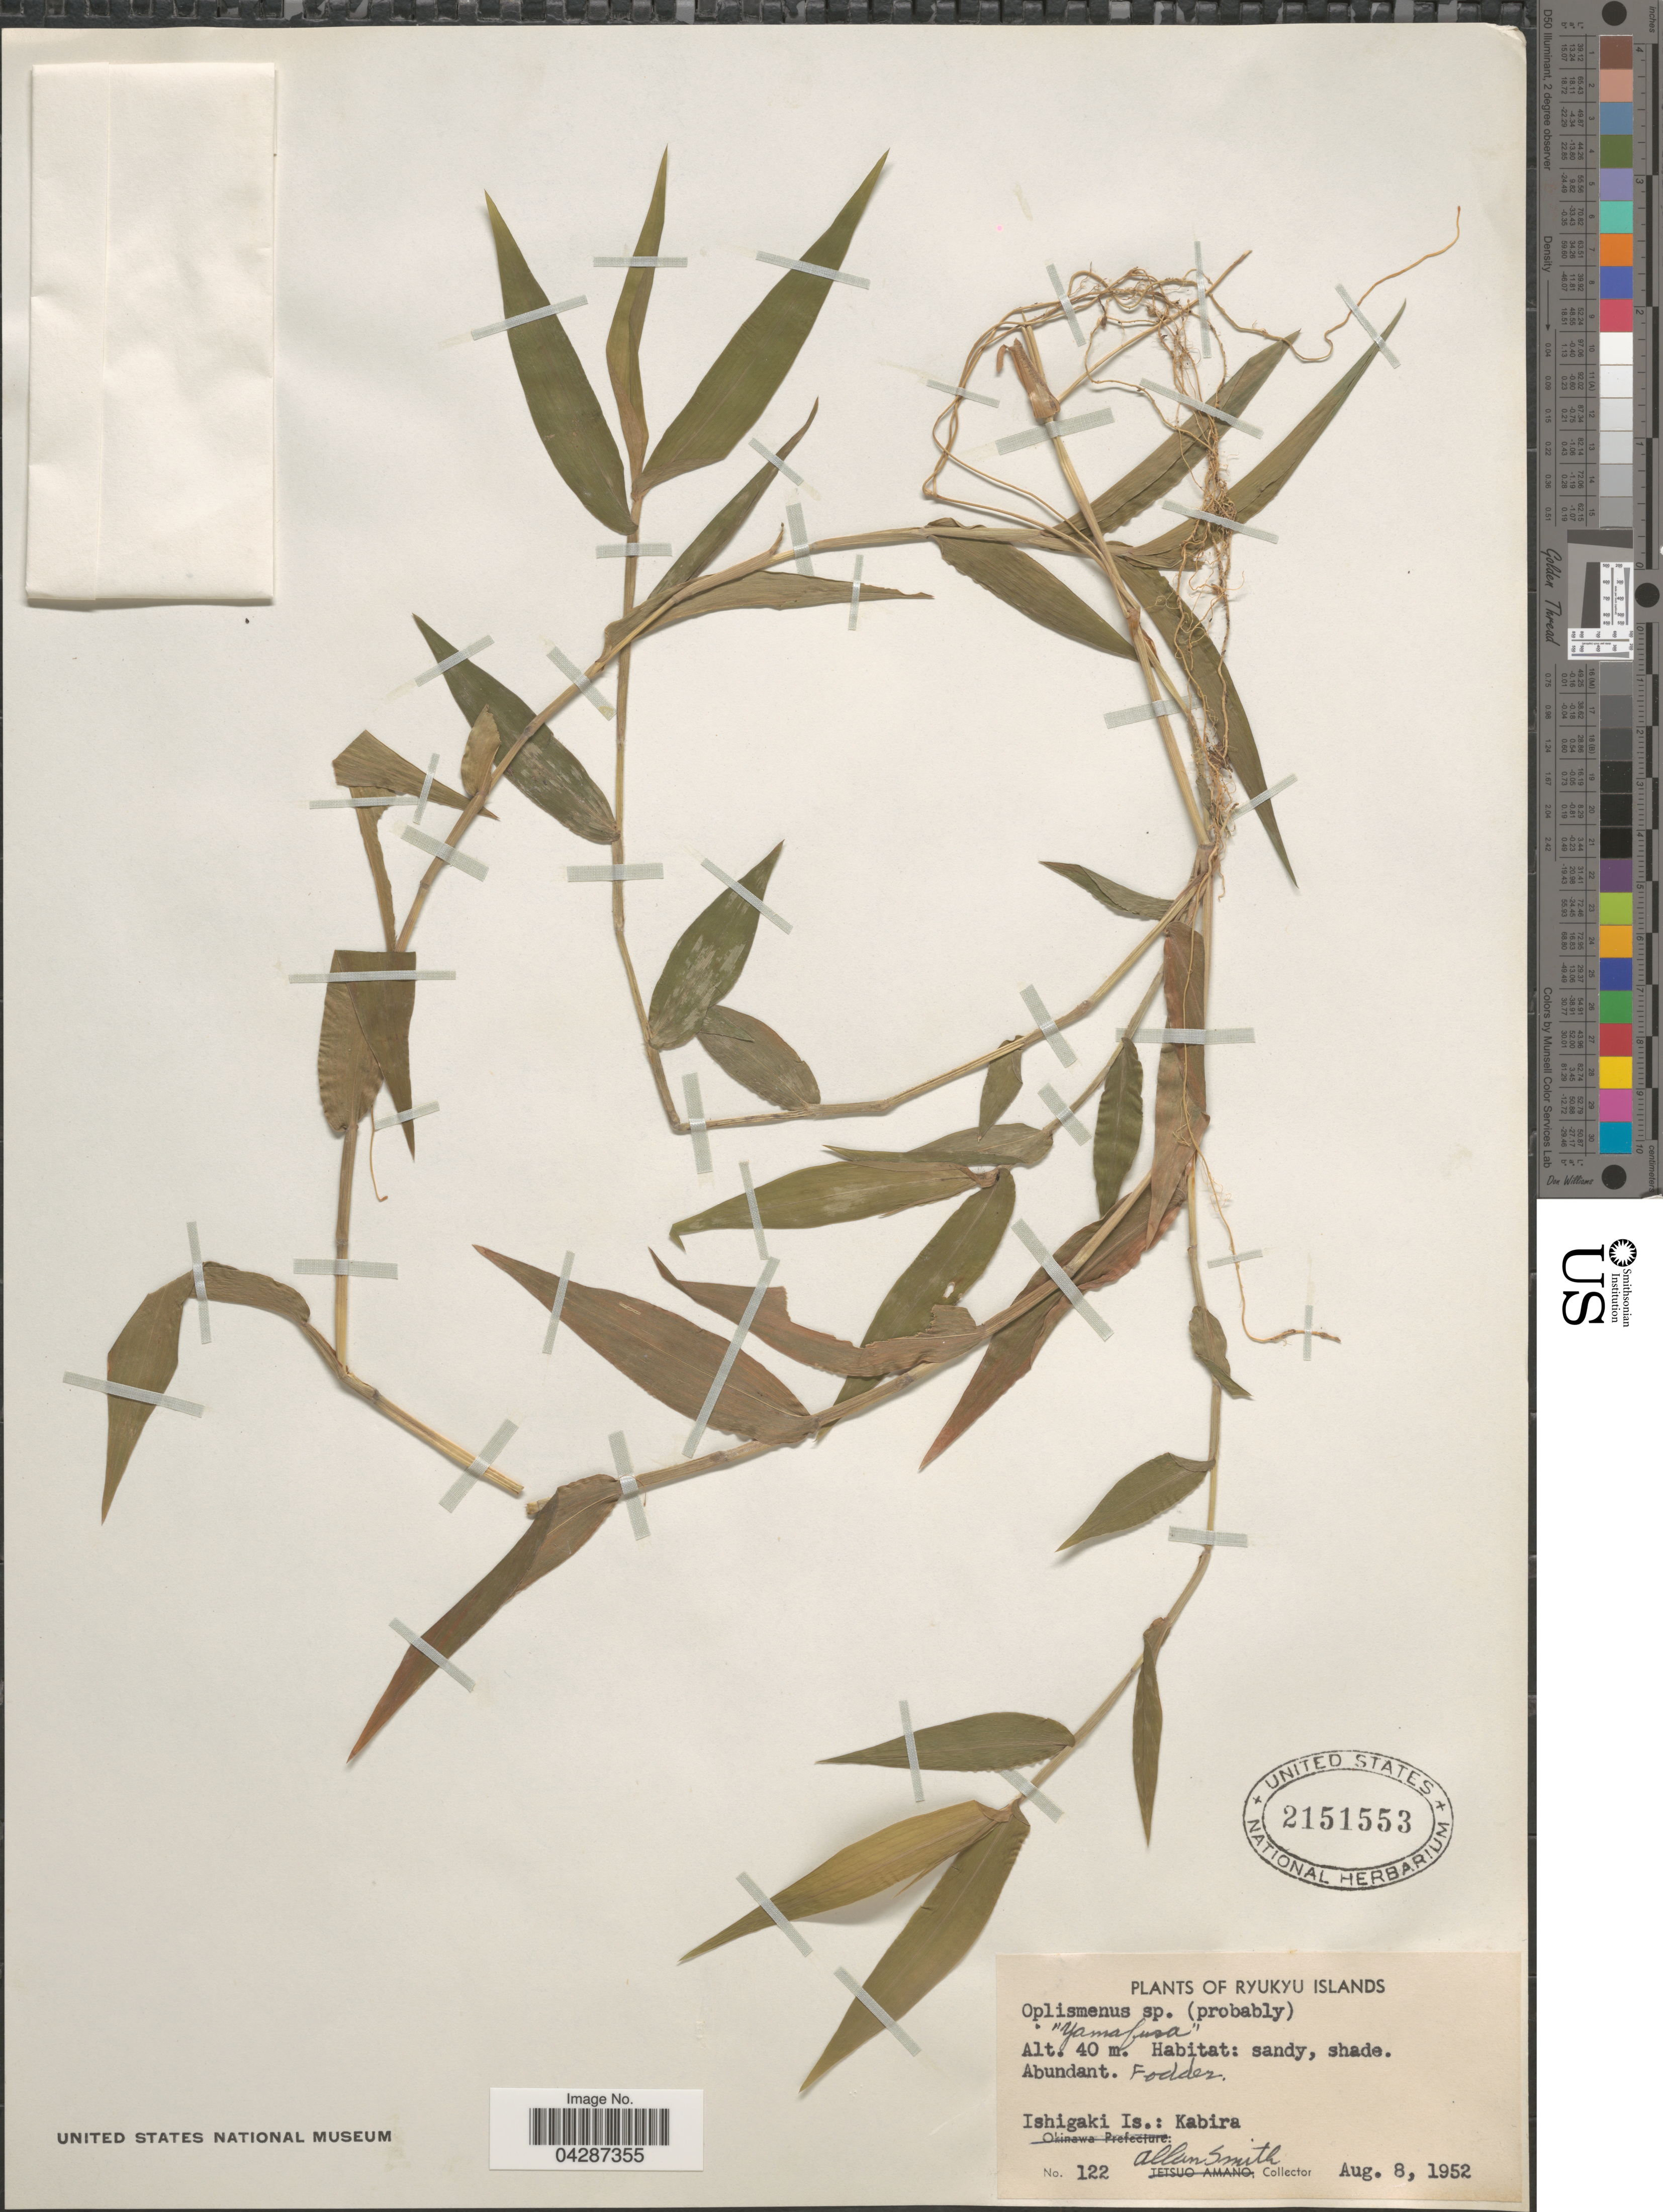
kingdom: Plantae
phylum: Tracheophyta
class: Liliopsida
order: Poales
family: Poaceae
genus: Oplismenus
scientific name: Oplismenus sp.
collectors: A. Smith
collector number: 122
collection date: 1952-08-08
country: Japan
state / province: Okinawa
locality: Ryukyu Islands. Sandy, shade. Abundant. Fodder. Ishigaki Is.: Kabira.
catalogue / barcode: US 2151553